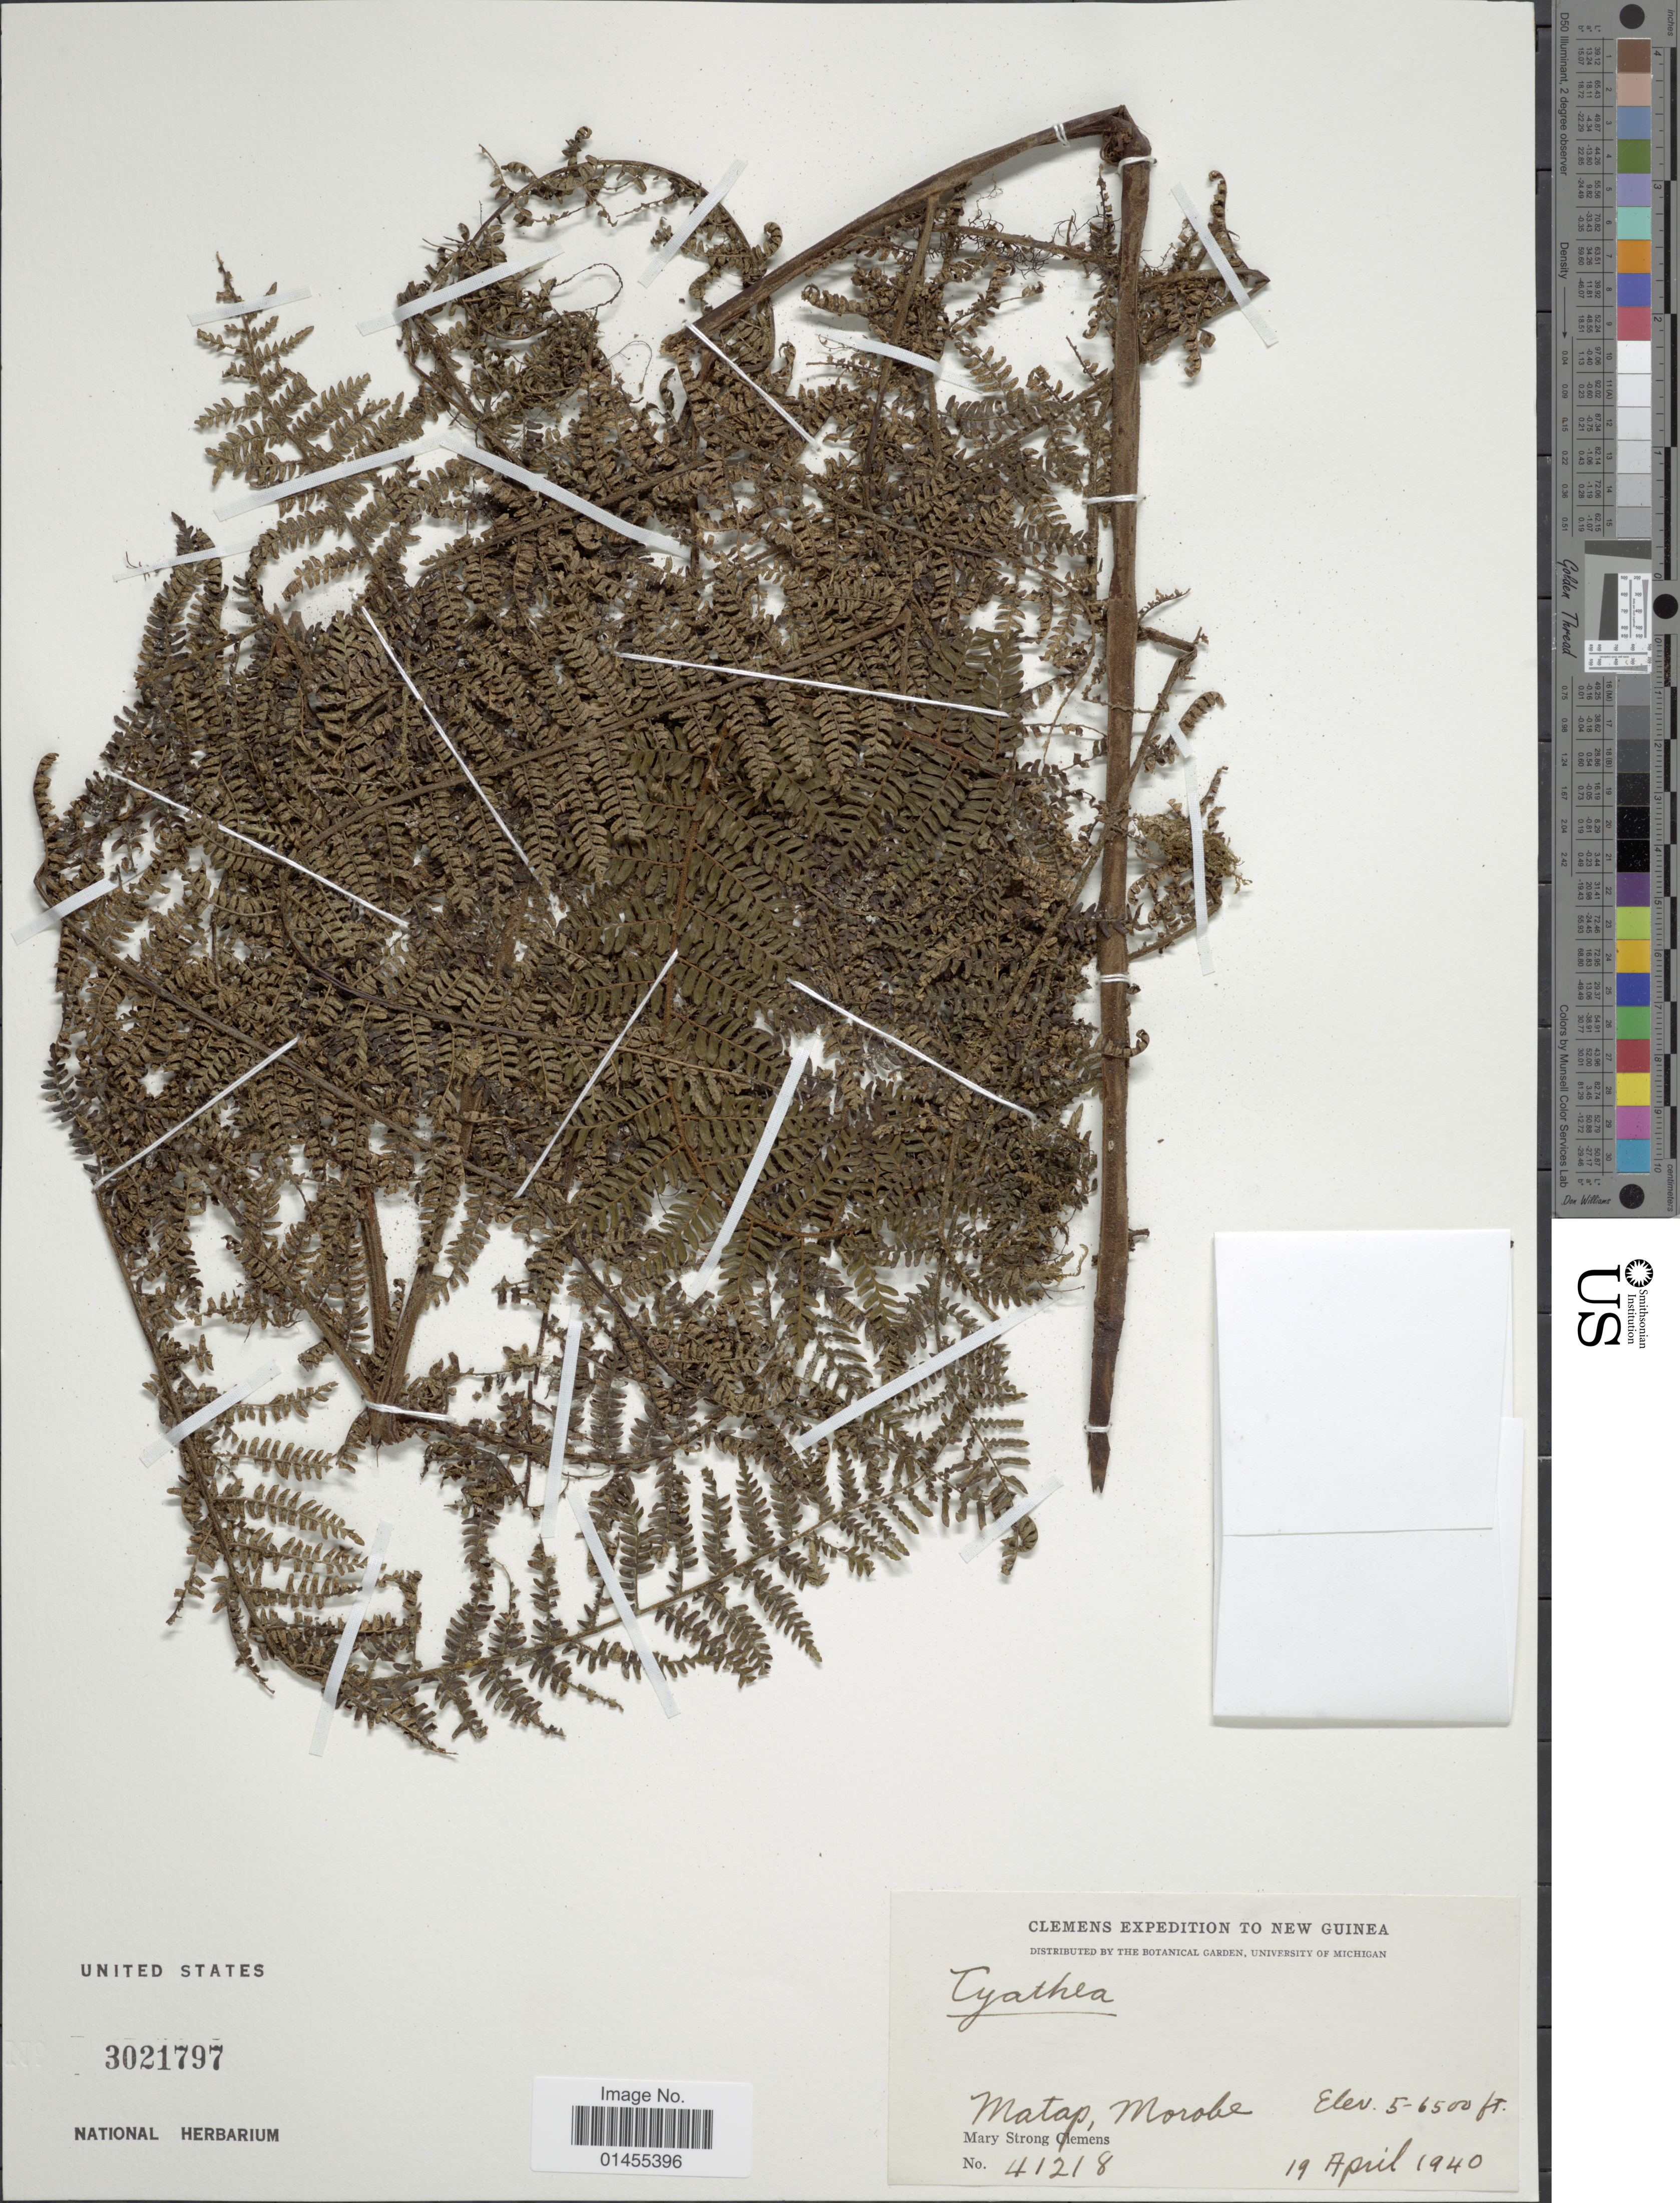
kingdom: Plantae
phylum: Tracheophyta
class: Polypodiopsida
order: Cyatheales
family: Cyatheaceae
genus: Alsophila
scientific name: Alsophila sp.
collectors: M. S. Clemens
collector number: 41218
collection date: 1940-04-19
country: Papua New Guinea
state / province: Morobe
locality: New Guinea, Matap.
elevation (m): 1524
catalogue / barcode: US 3021797